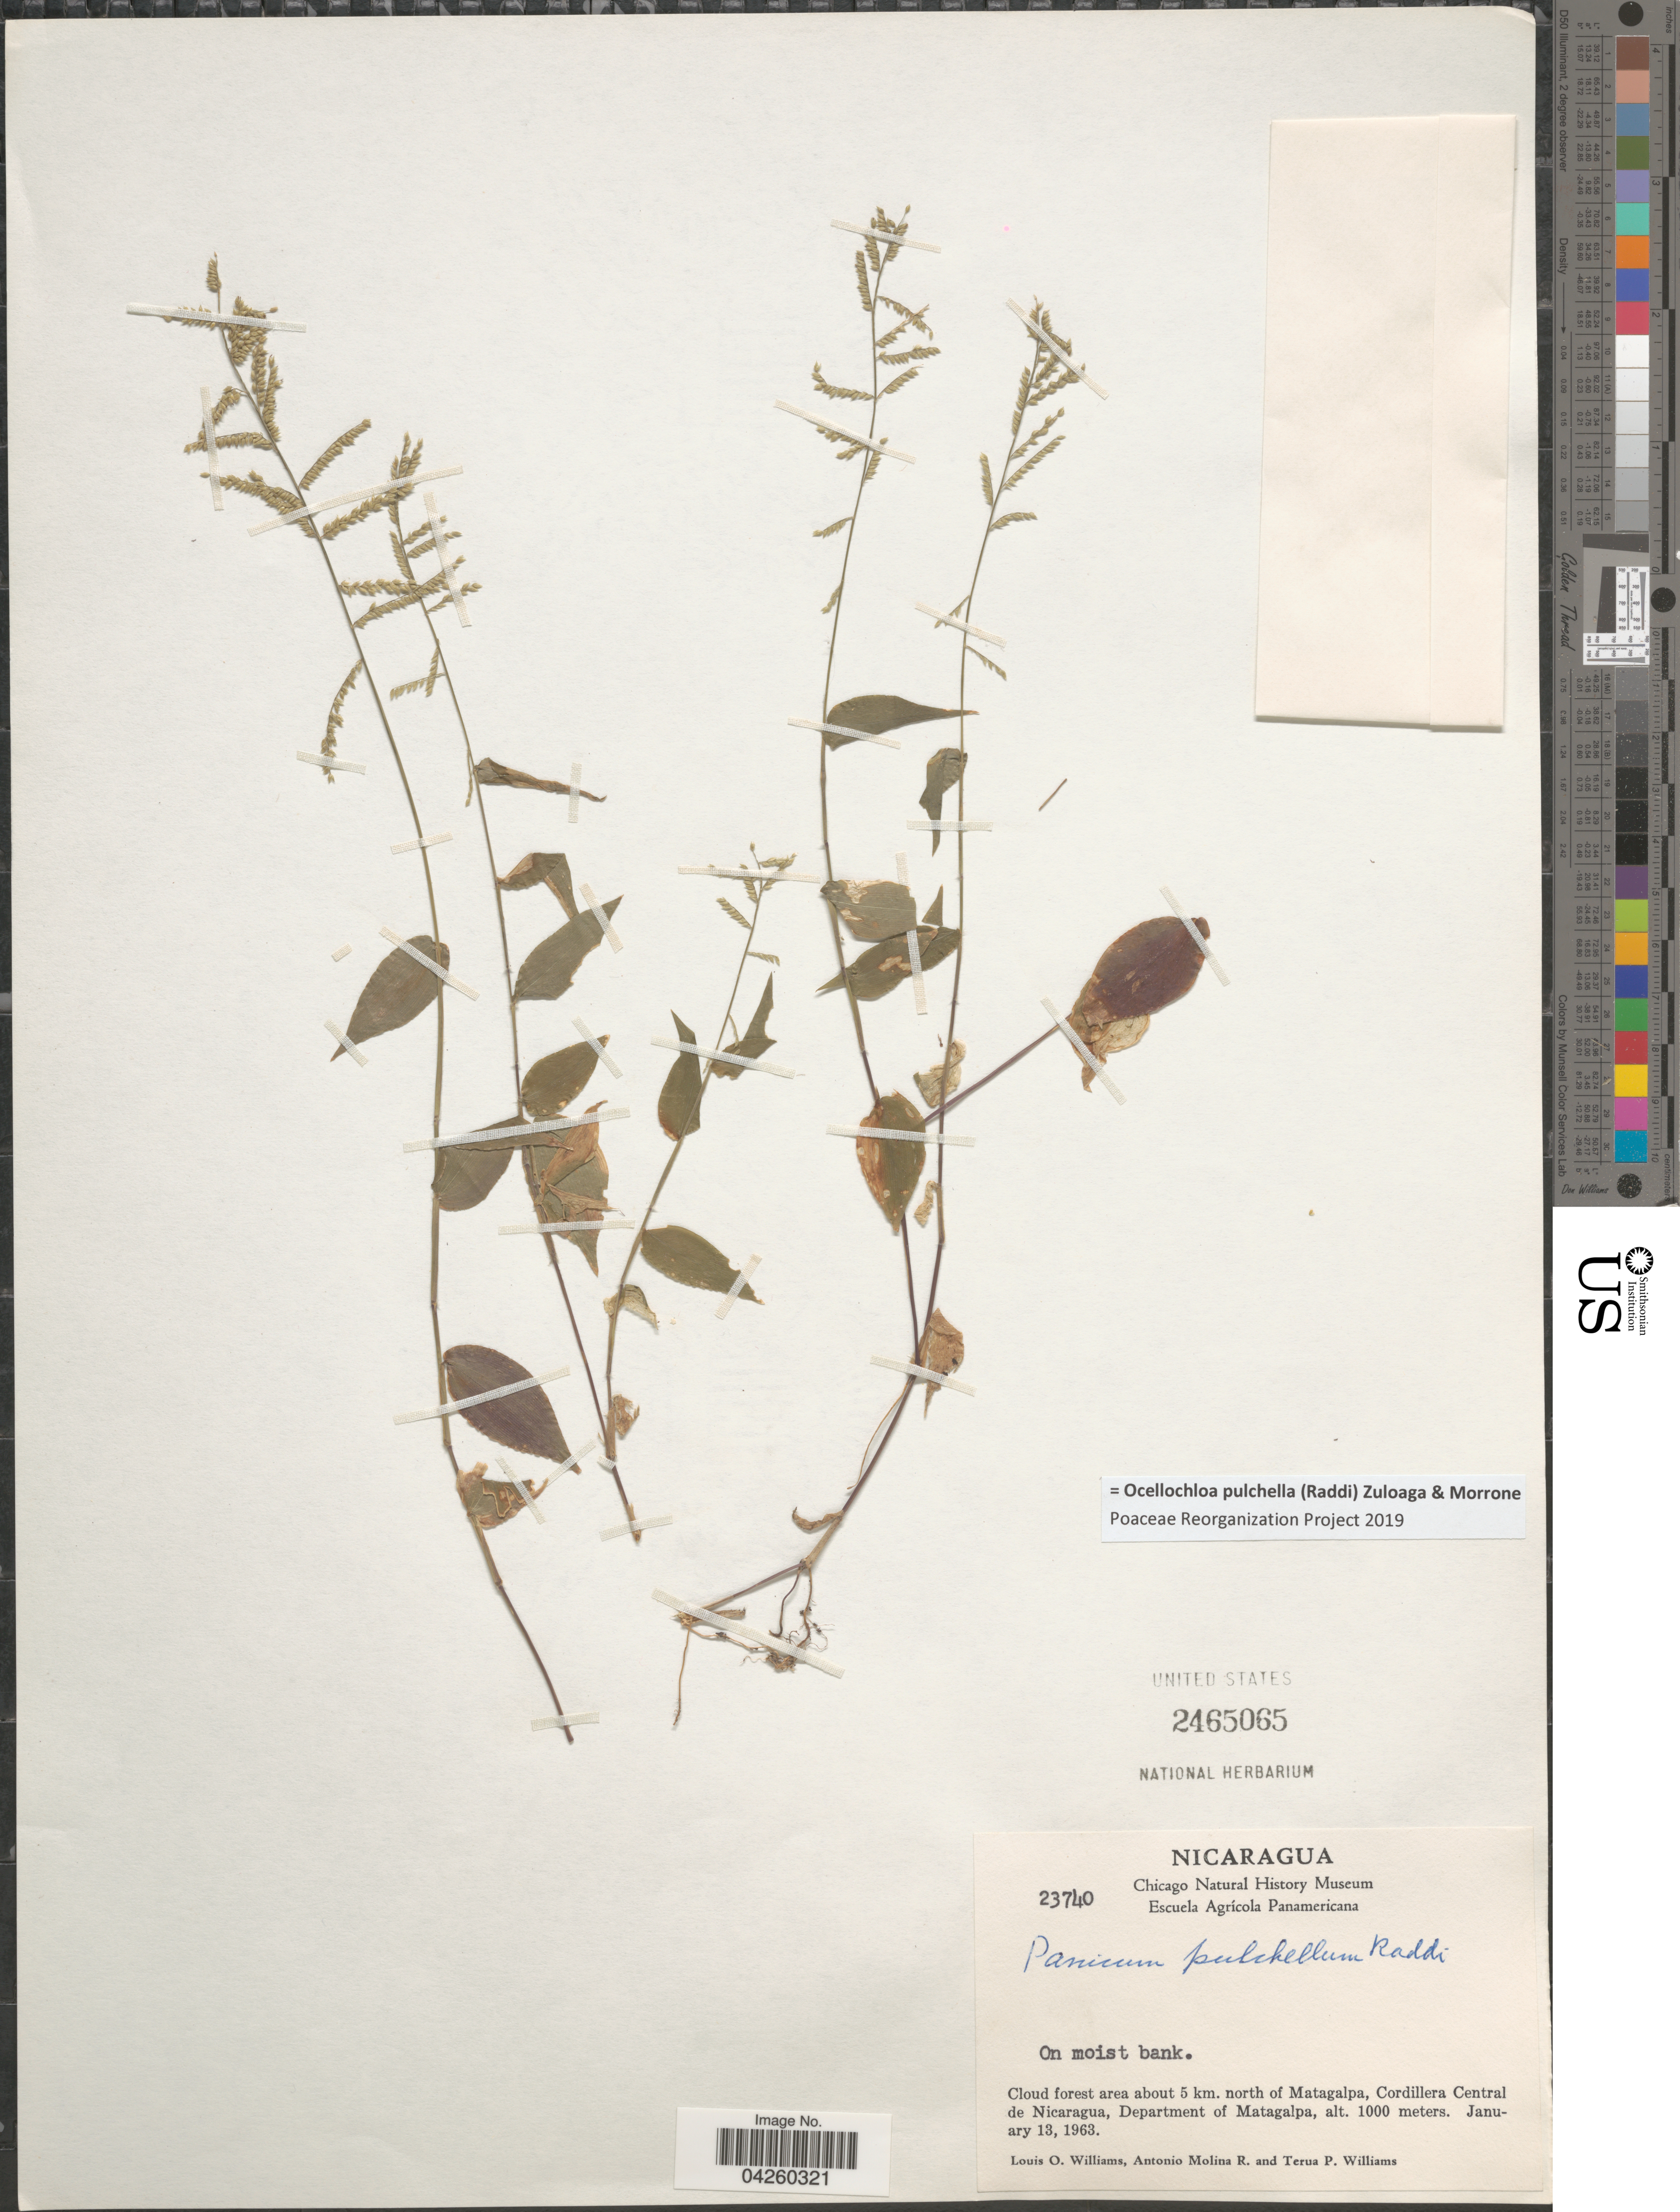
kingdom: Plantae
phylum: Tracheophyta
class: Liliopsida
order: Poales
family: Poaceae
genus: Ocellochloa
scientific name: Ocellochloa pulchella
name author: (Raddi) Zuloaga & Morrone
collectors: L. O. Williams, A. Molina R. & T. Williams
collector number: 23740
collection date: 1963-01-13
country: Nicaragua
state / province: Matagalpa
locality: Cloud forest area about 5 km. north of Matagalpa, Cordillera Central de Nicaragua, Department of Matagalpa.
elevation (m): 1000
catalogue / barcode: US 2465065